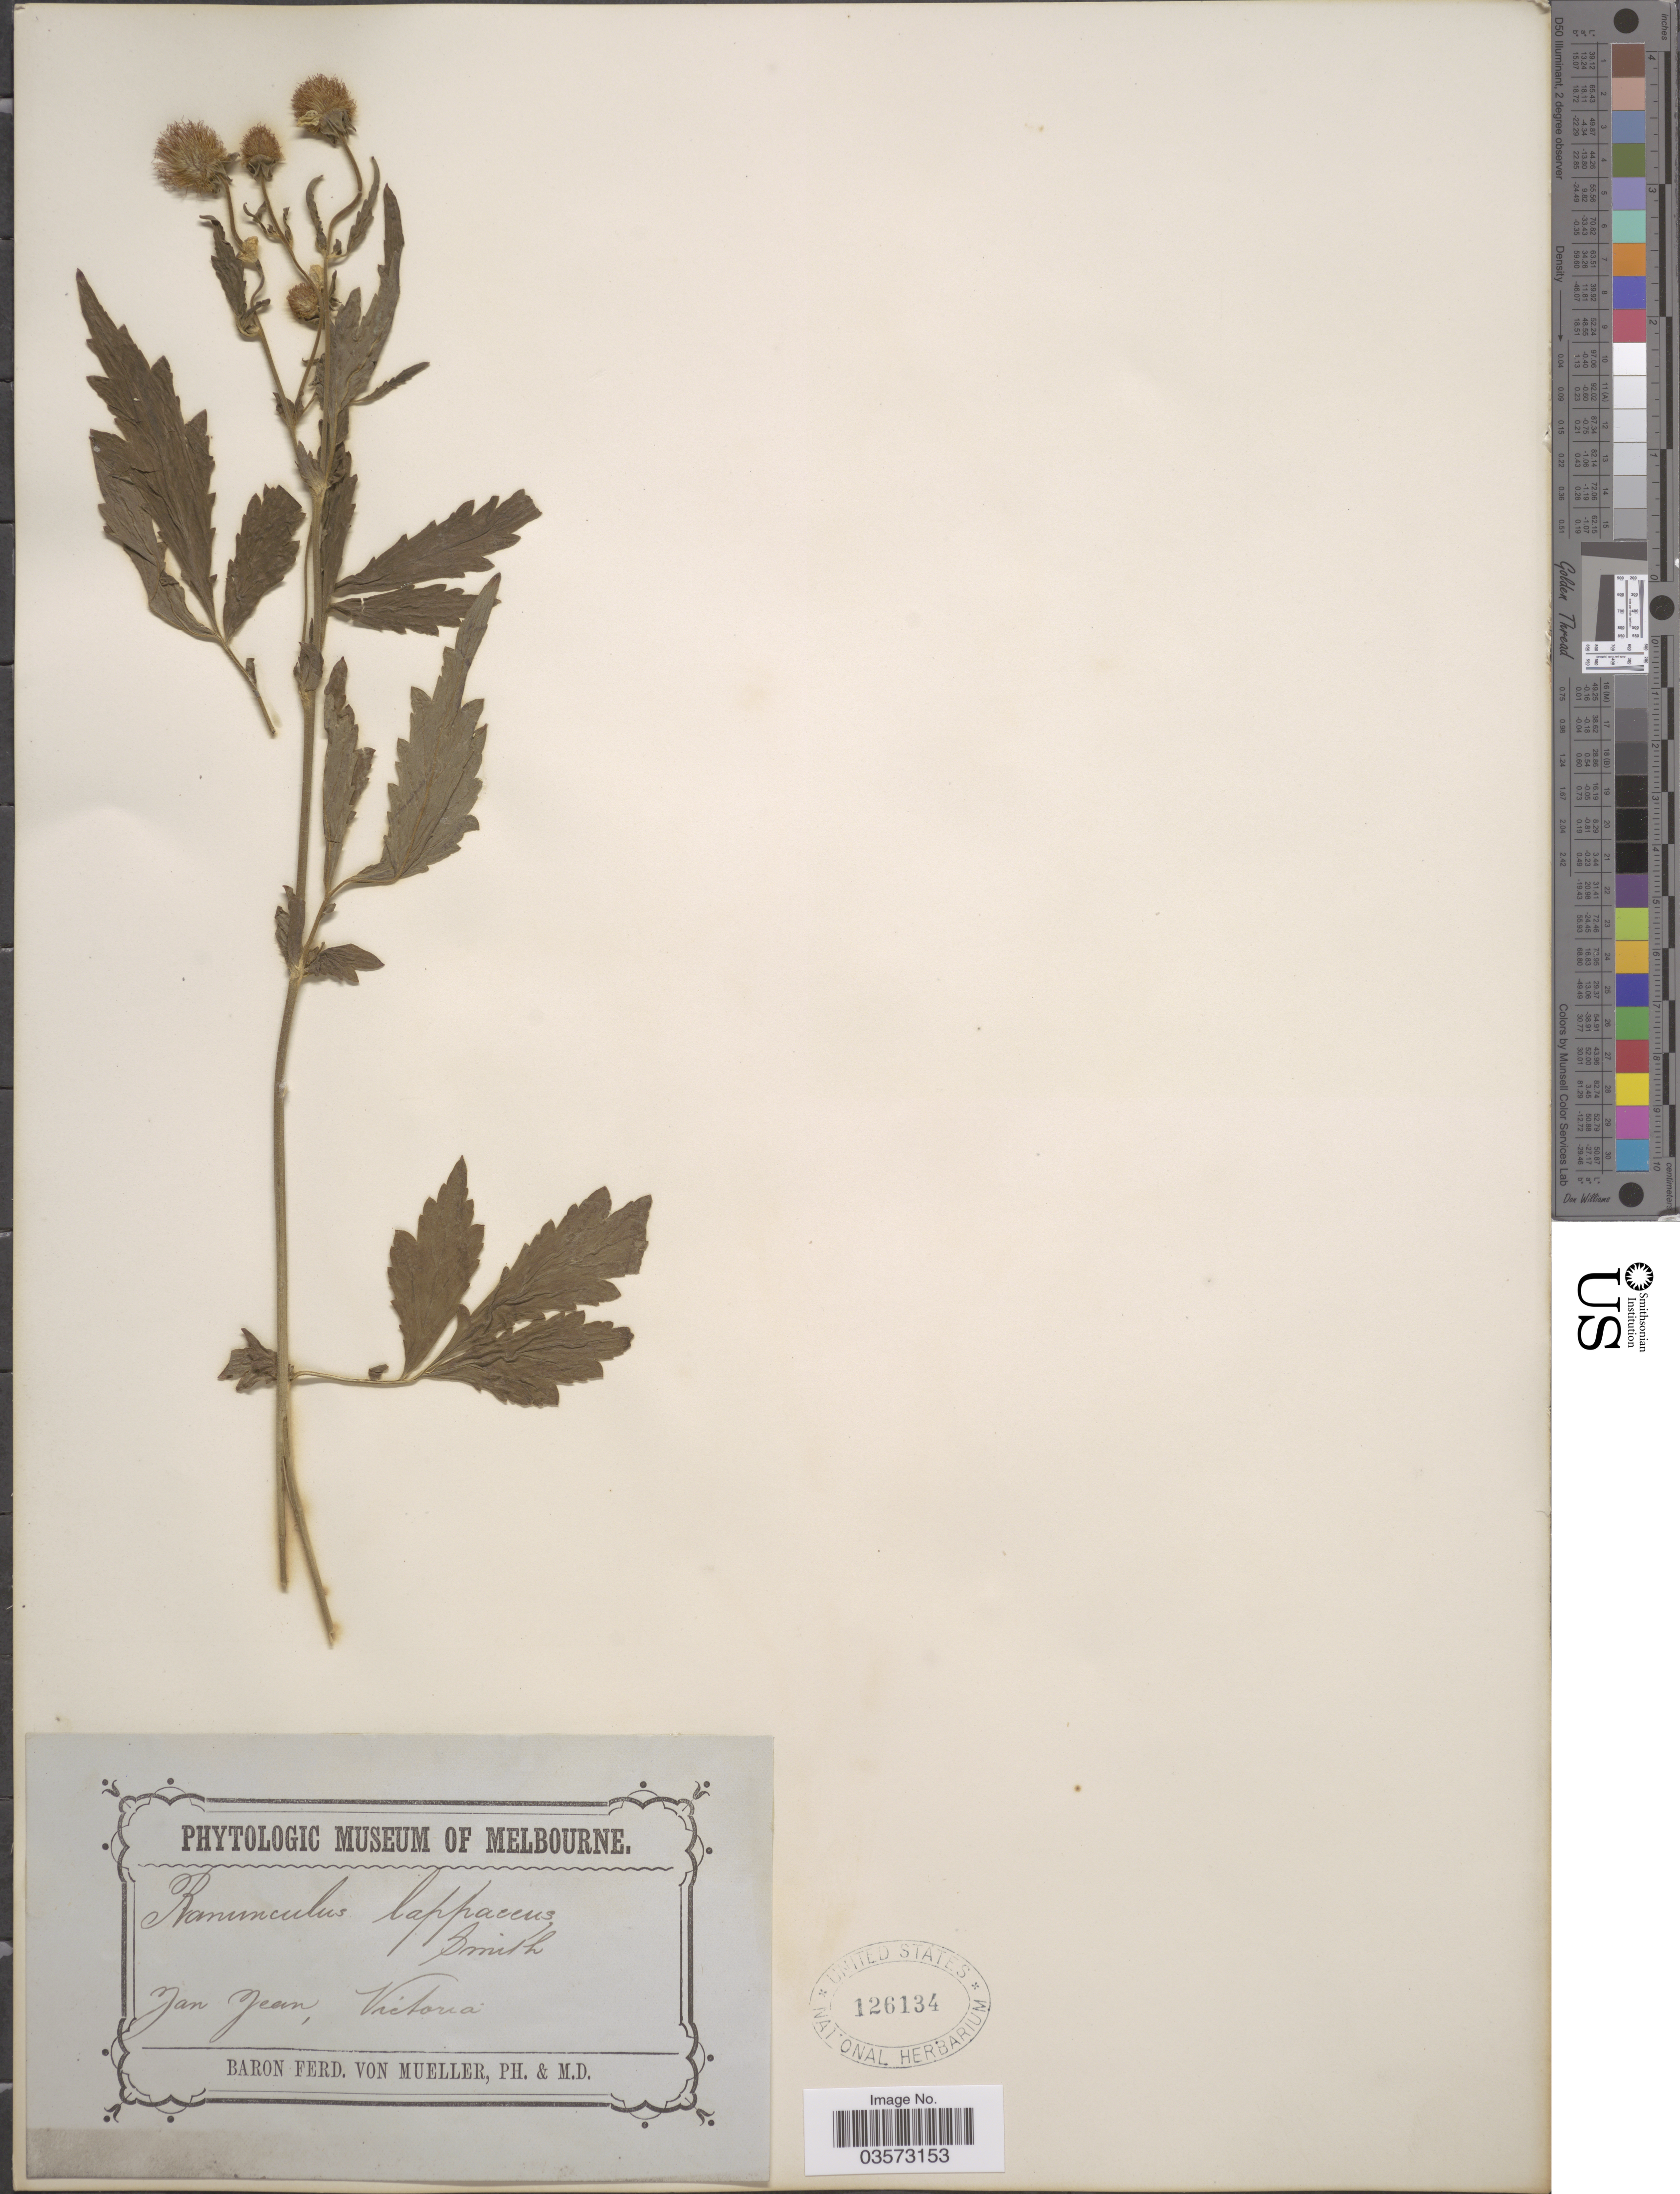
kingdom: Plantae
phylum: Tracheophyta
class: Magnoliopsida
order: Ranunculales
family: Ranunculaceae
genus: Ranunculus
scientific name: Ranunculus lappaceus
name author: Sm.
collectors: F. Mueller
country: Australia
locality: Yan Yean, Victoria.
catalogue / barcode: US 126134